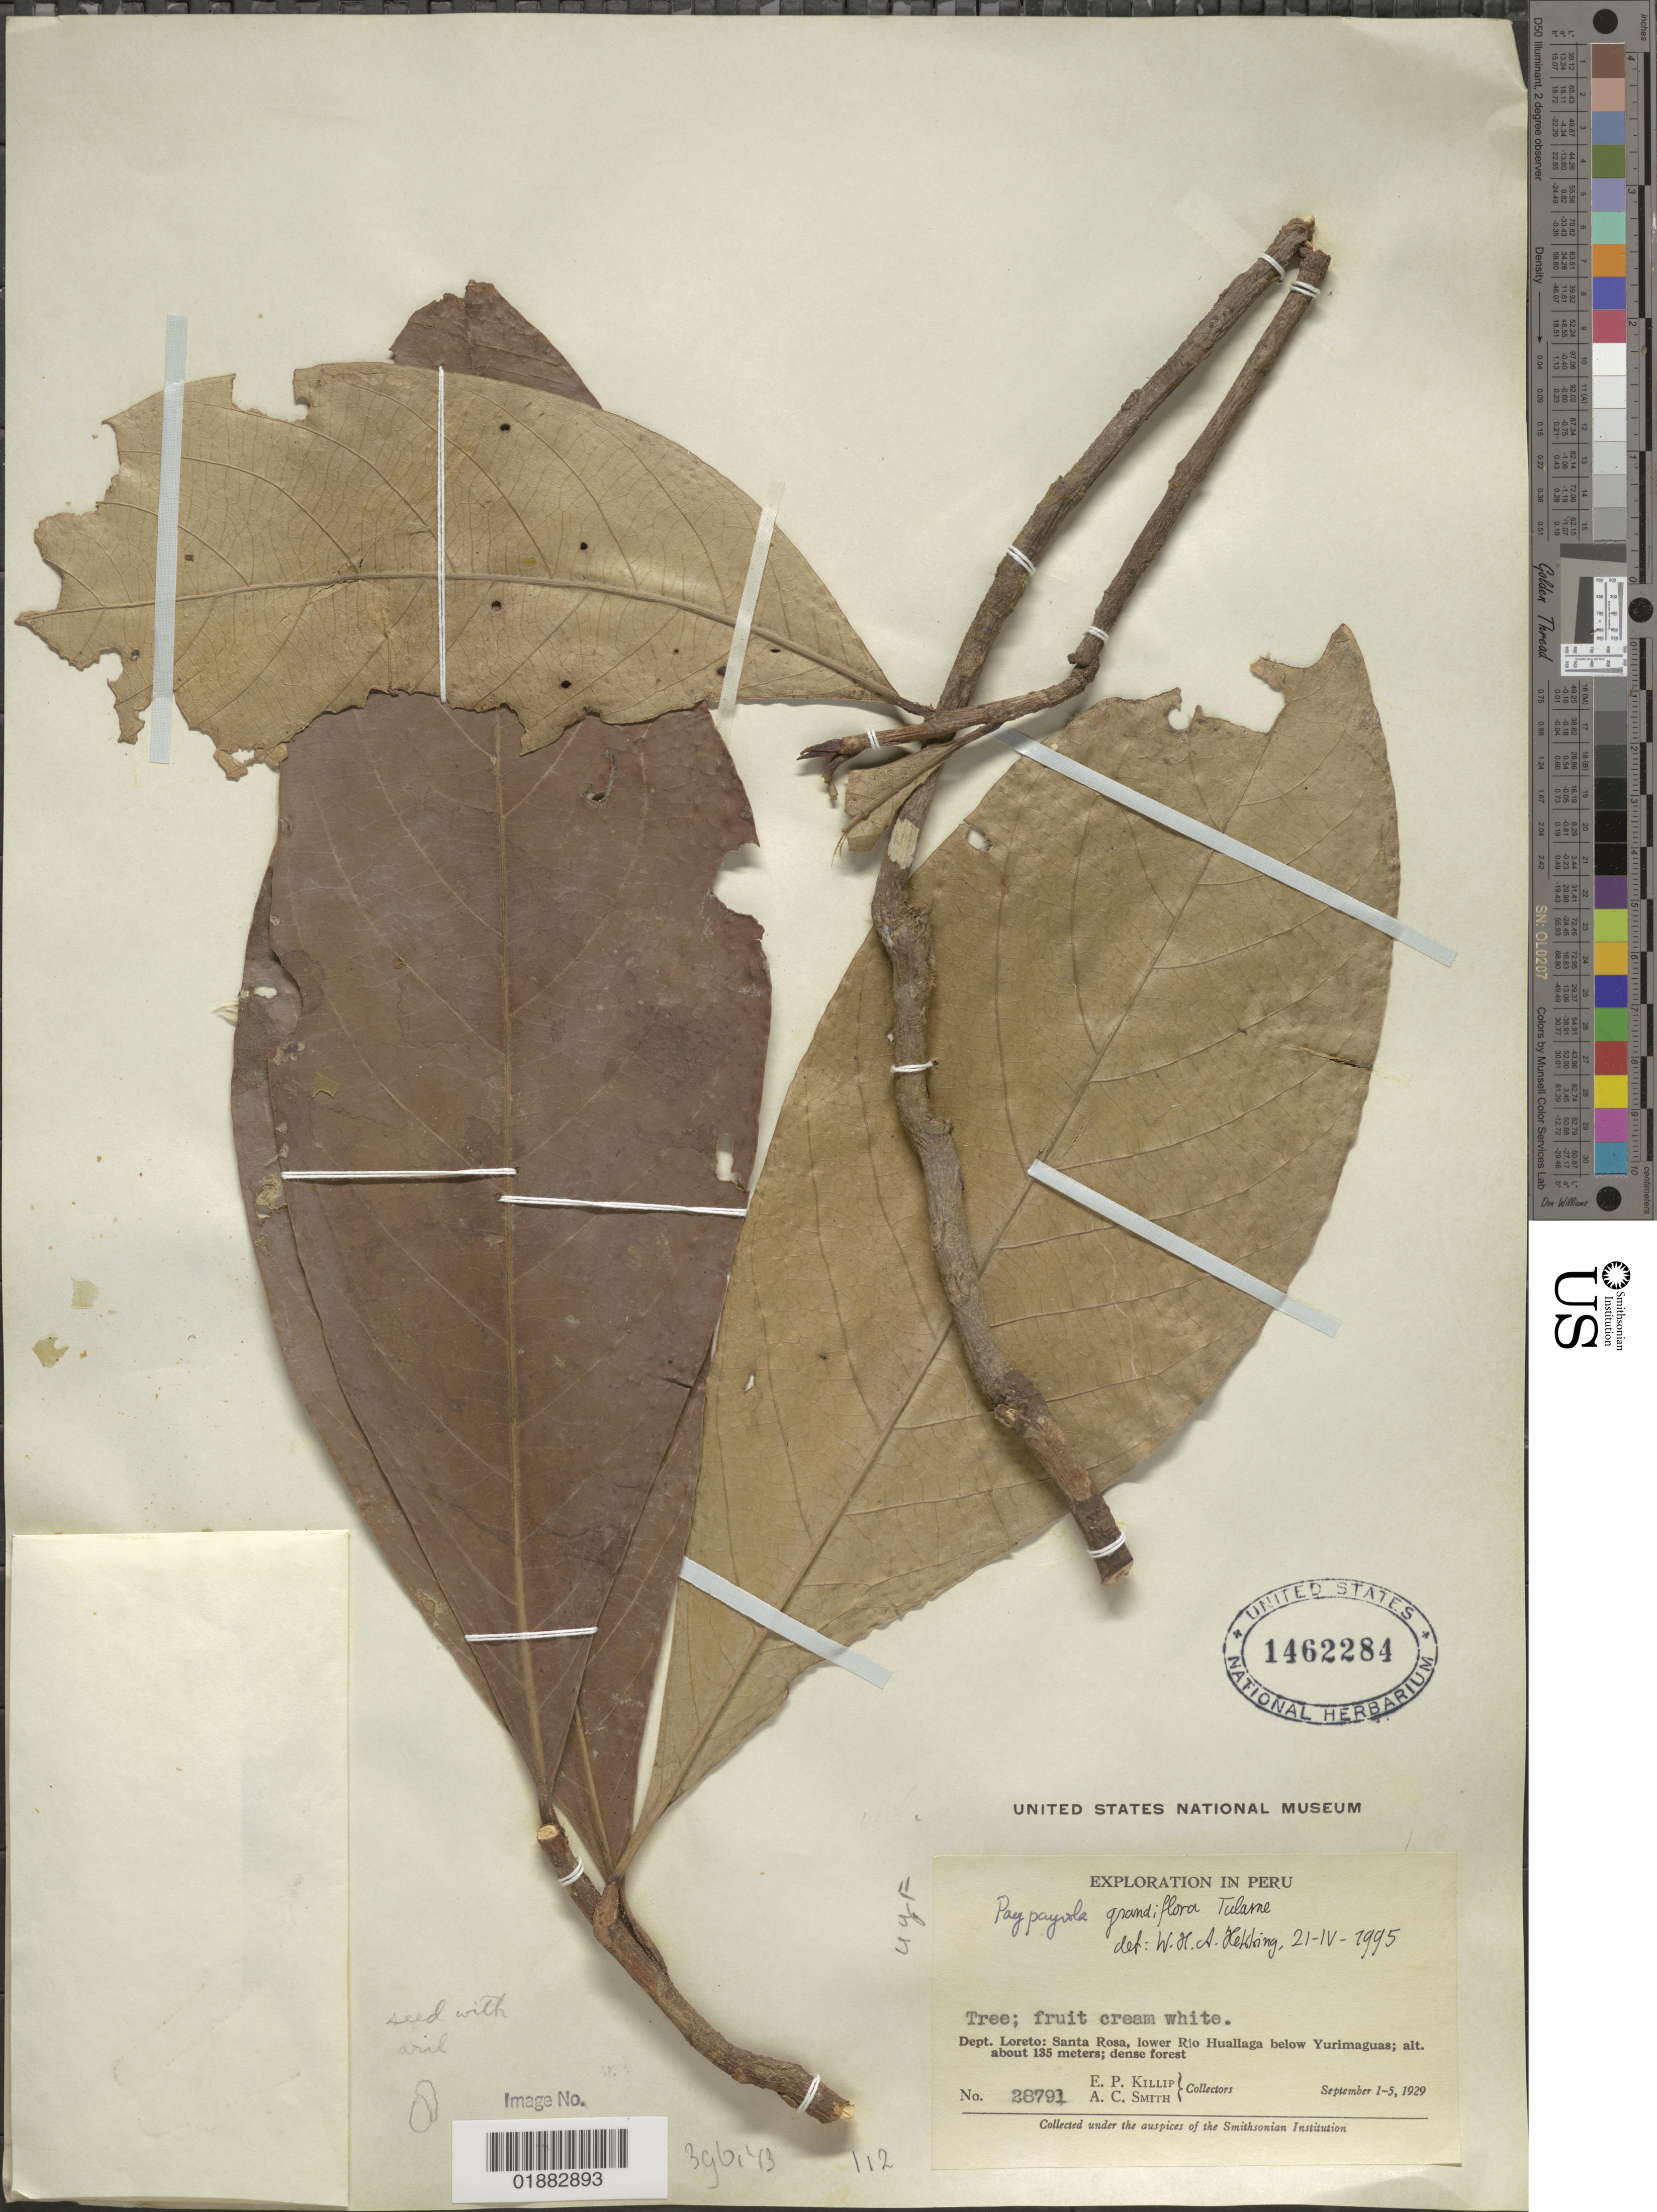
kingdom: Plantae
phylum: Tracheophyta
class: Magnoliopsida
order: Malpighiales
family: Violaceae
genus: Paypayrola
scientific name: Paypayrola sp.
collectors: E. P. Killip & A. C. Smith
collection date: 1929-09-01/1929-09-05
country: Peru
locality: Dept. Loreto. Santa Rosa, lower Rio Huallaga below Yurimaguas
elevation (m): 135